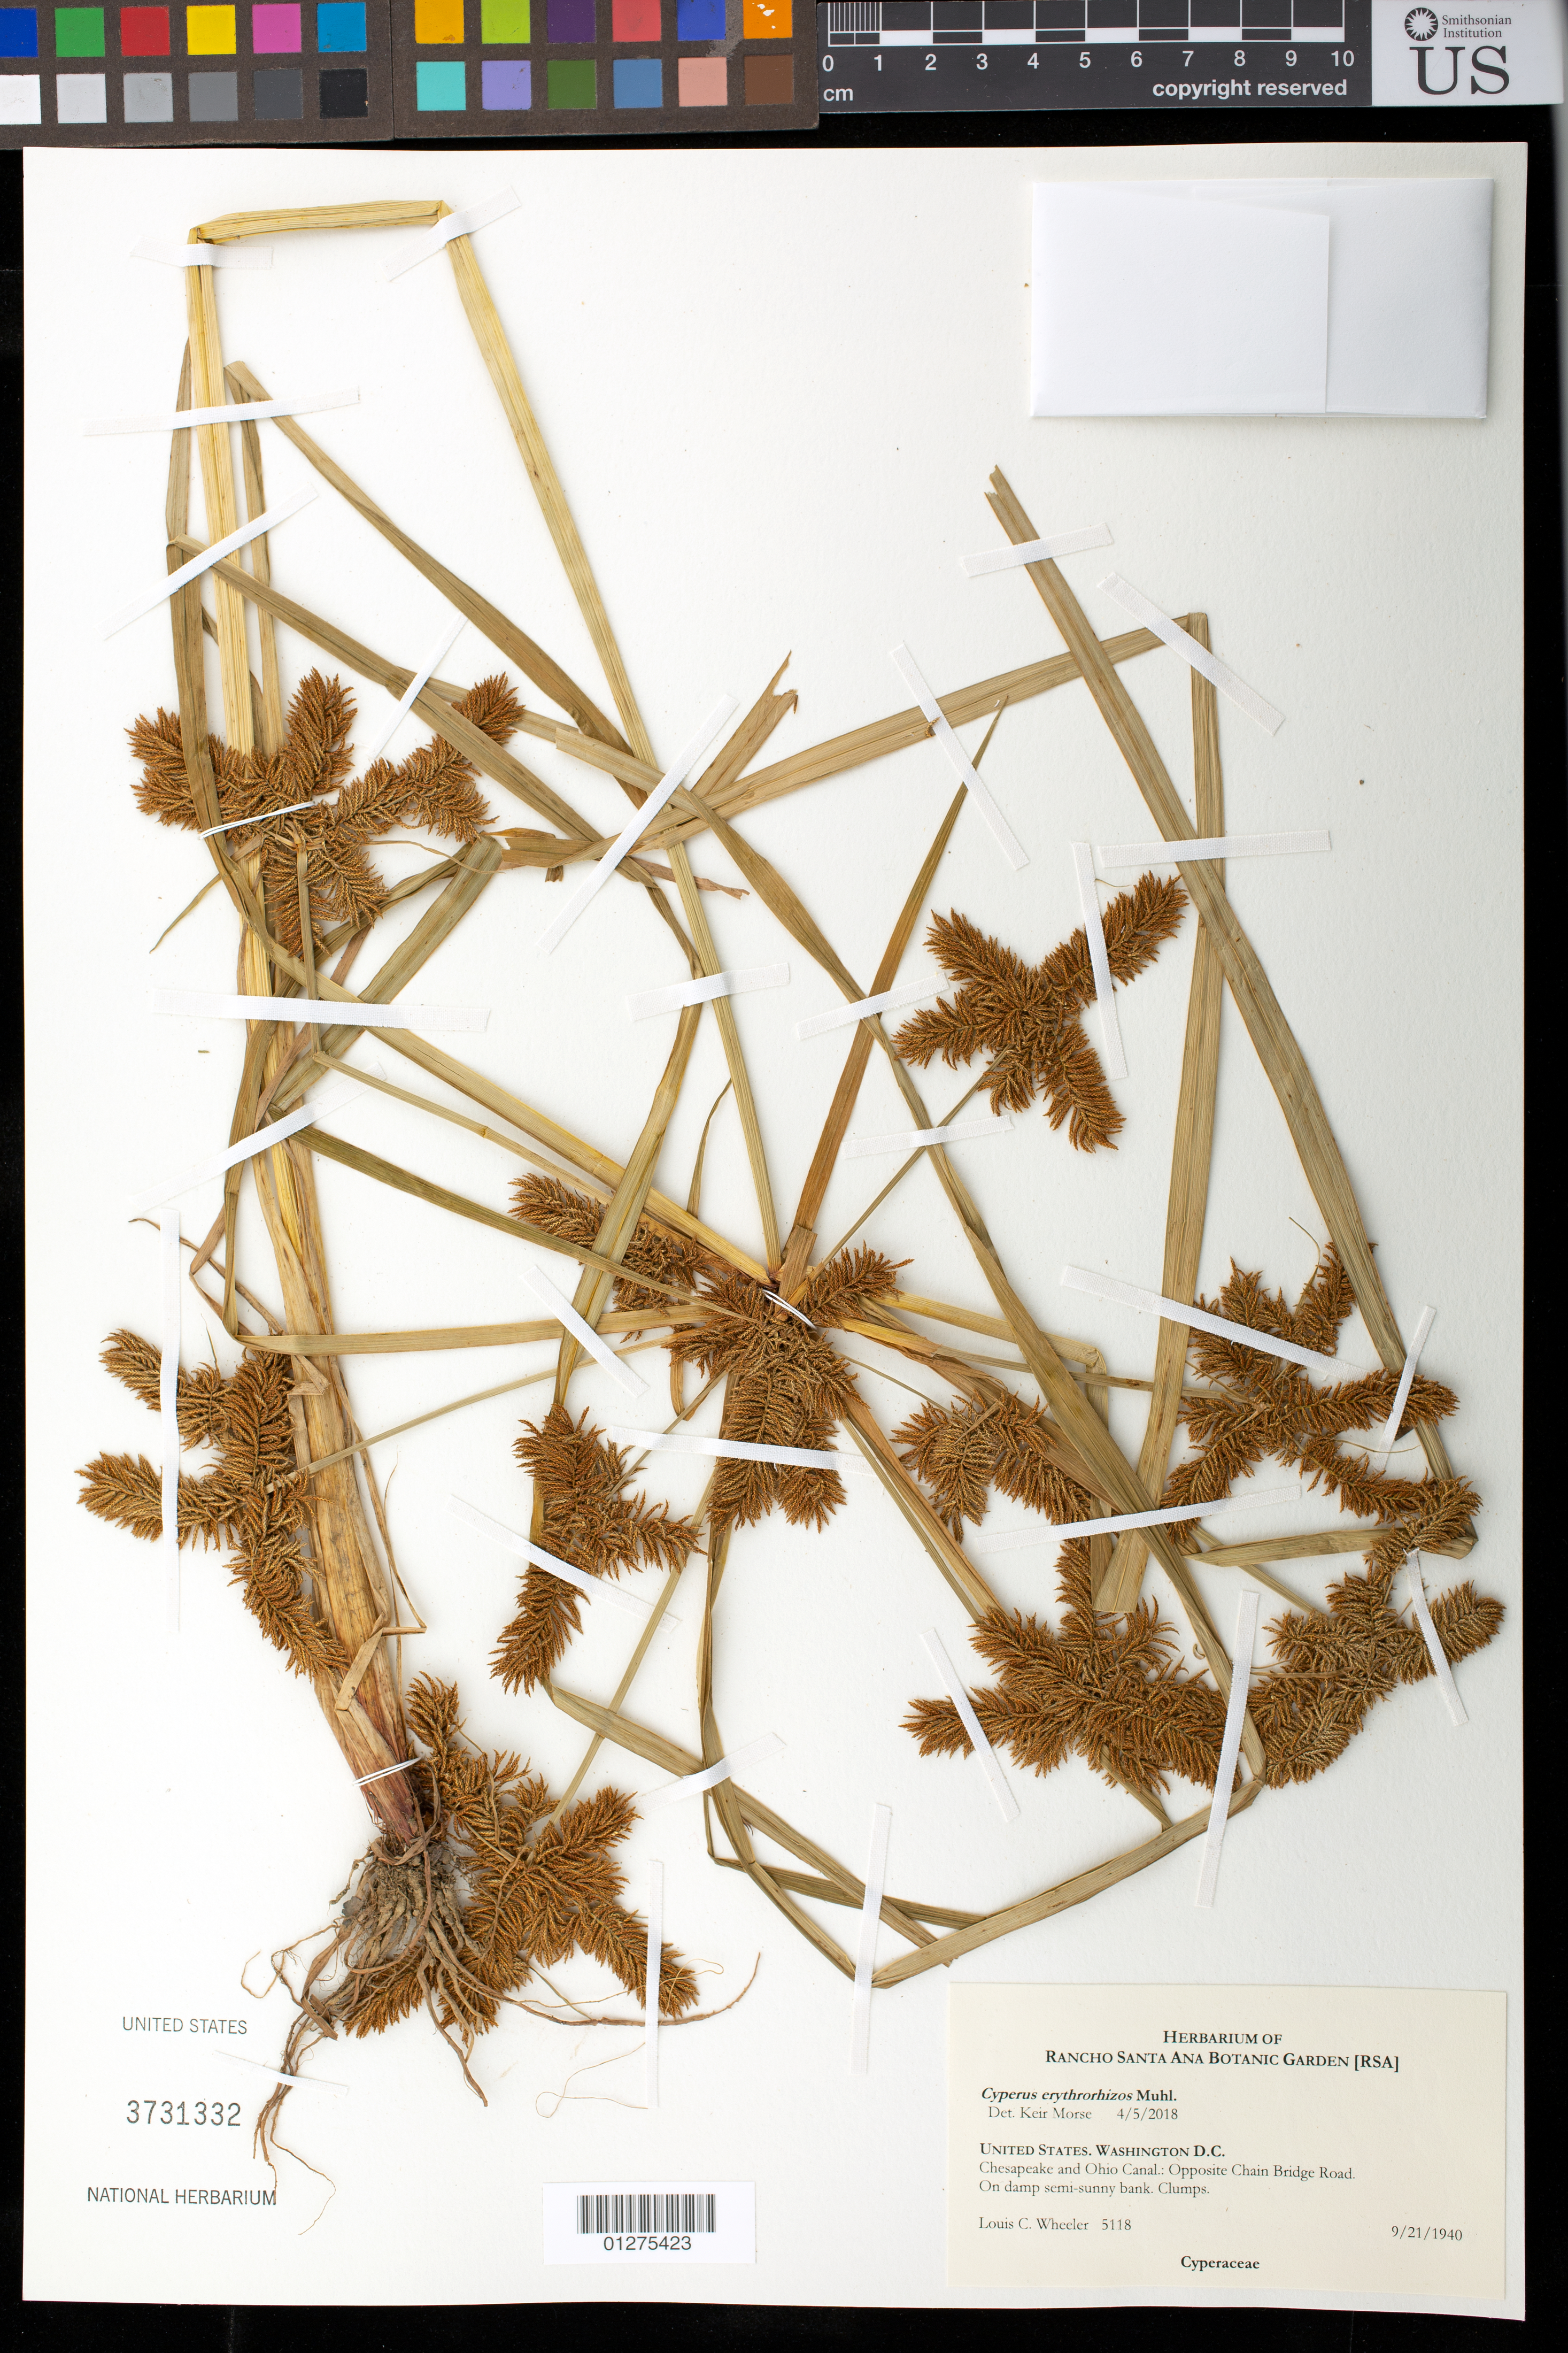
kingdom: Plantae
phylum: Tracheophyta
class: Liliopsida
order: Poales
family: Cyperaceae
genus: Cyperus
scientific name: Cyperus erythrorhizos Muhl.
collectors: L. C. Wheeler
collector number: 5118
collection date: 1940-09-21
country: United States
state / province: District of Columbia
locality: Chesapeake and Ohio Canal: Opposite Chain Bridge Road. ON damp semi-sunny bank. Clumps.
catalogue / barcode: US 3731332